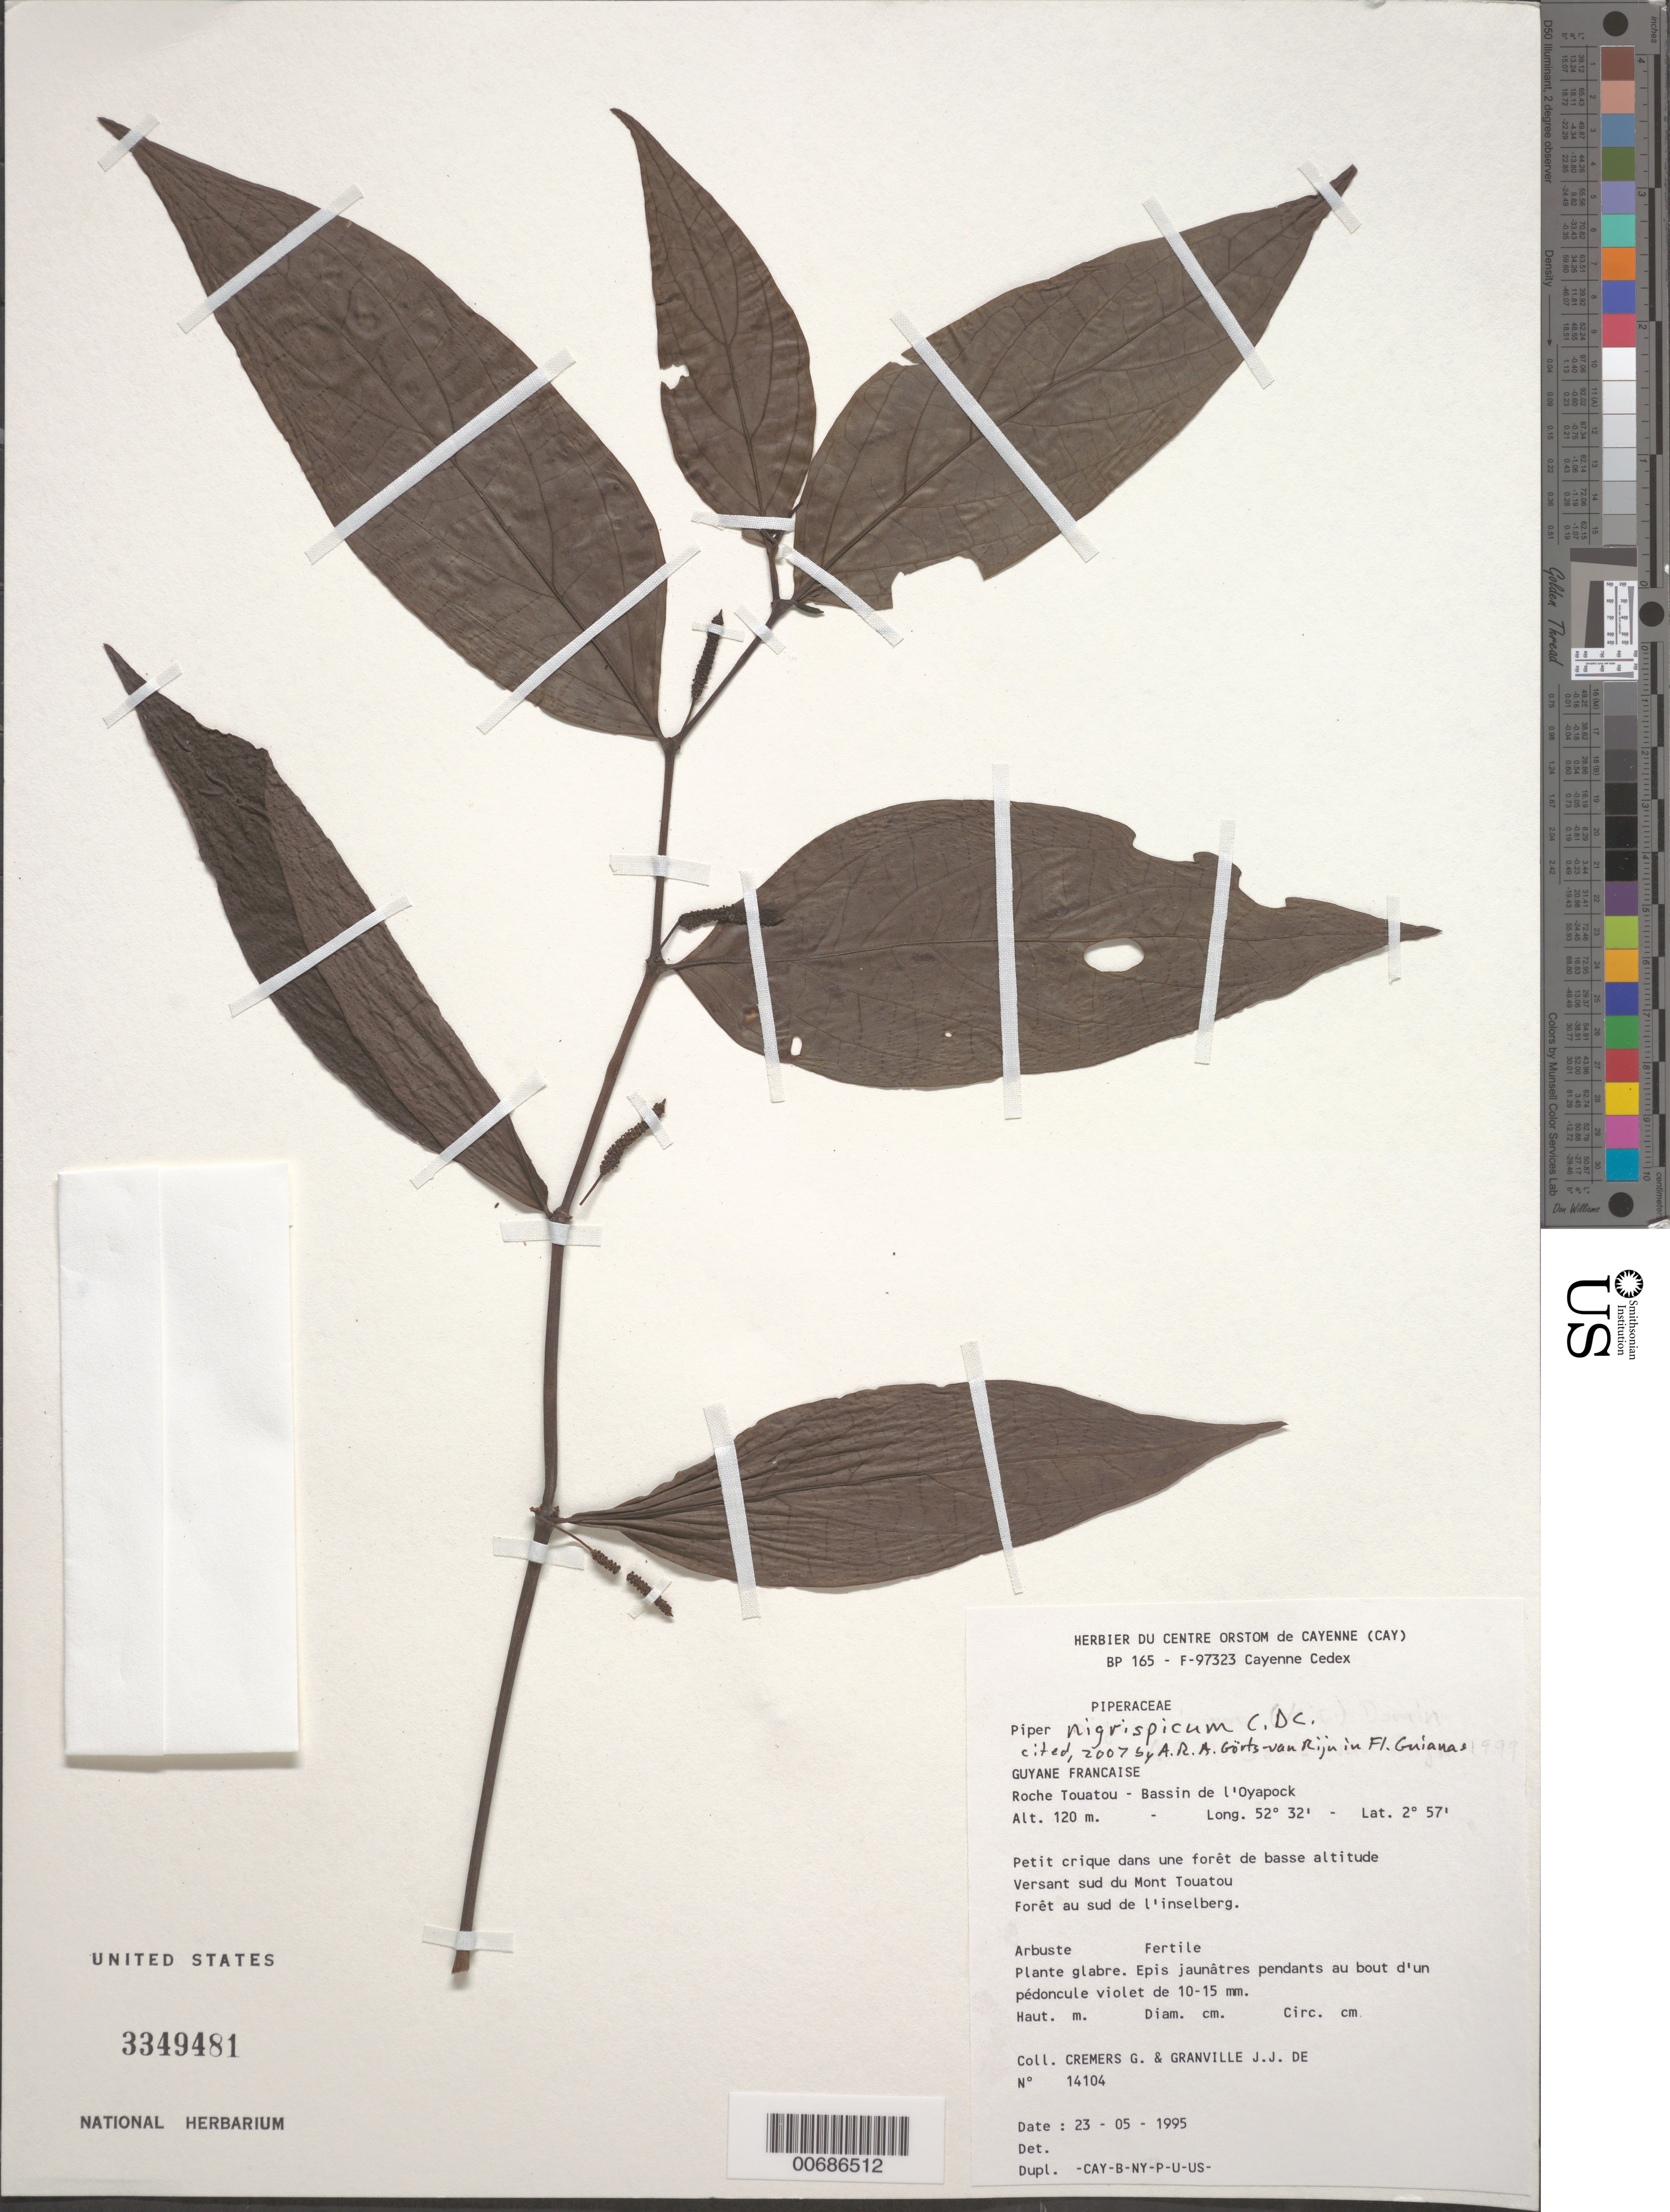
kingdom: Plantae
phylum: Tracheophyta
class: Magnoliopsida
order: Piperales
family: Piperaceae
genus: Piper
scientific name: Piper nigrispicum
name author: C. DC.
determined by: Görts-van Rijn, A. R. A.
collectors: G. Cremers & J.-J. de Granville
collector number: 14104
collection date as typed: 23-May-95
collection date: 1995-05-23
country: French Guiana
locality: Roche Touatou, Bassin de l'Oyapock, versant sud du Mont Touatou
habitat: Small creek in low forest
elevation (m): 120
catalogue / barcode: US 3349481